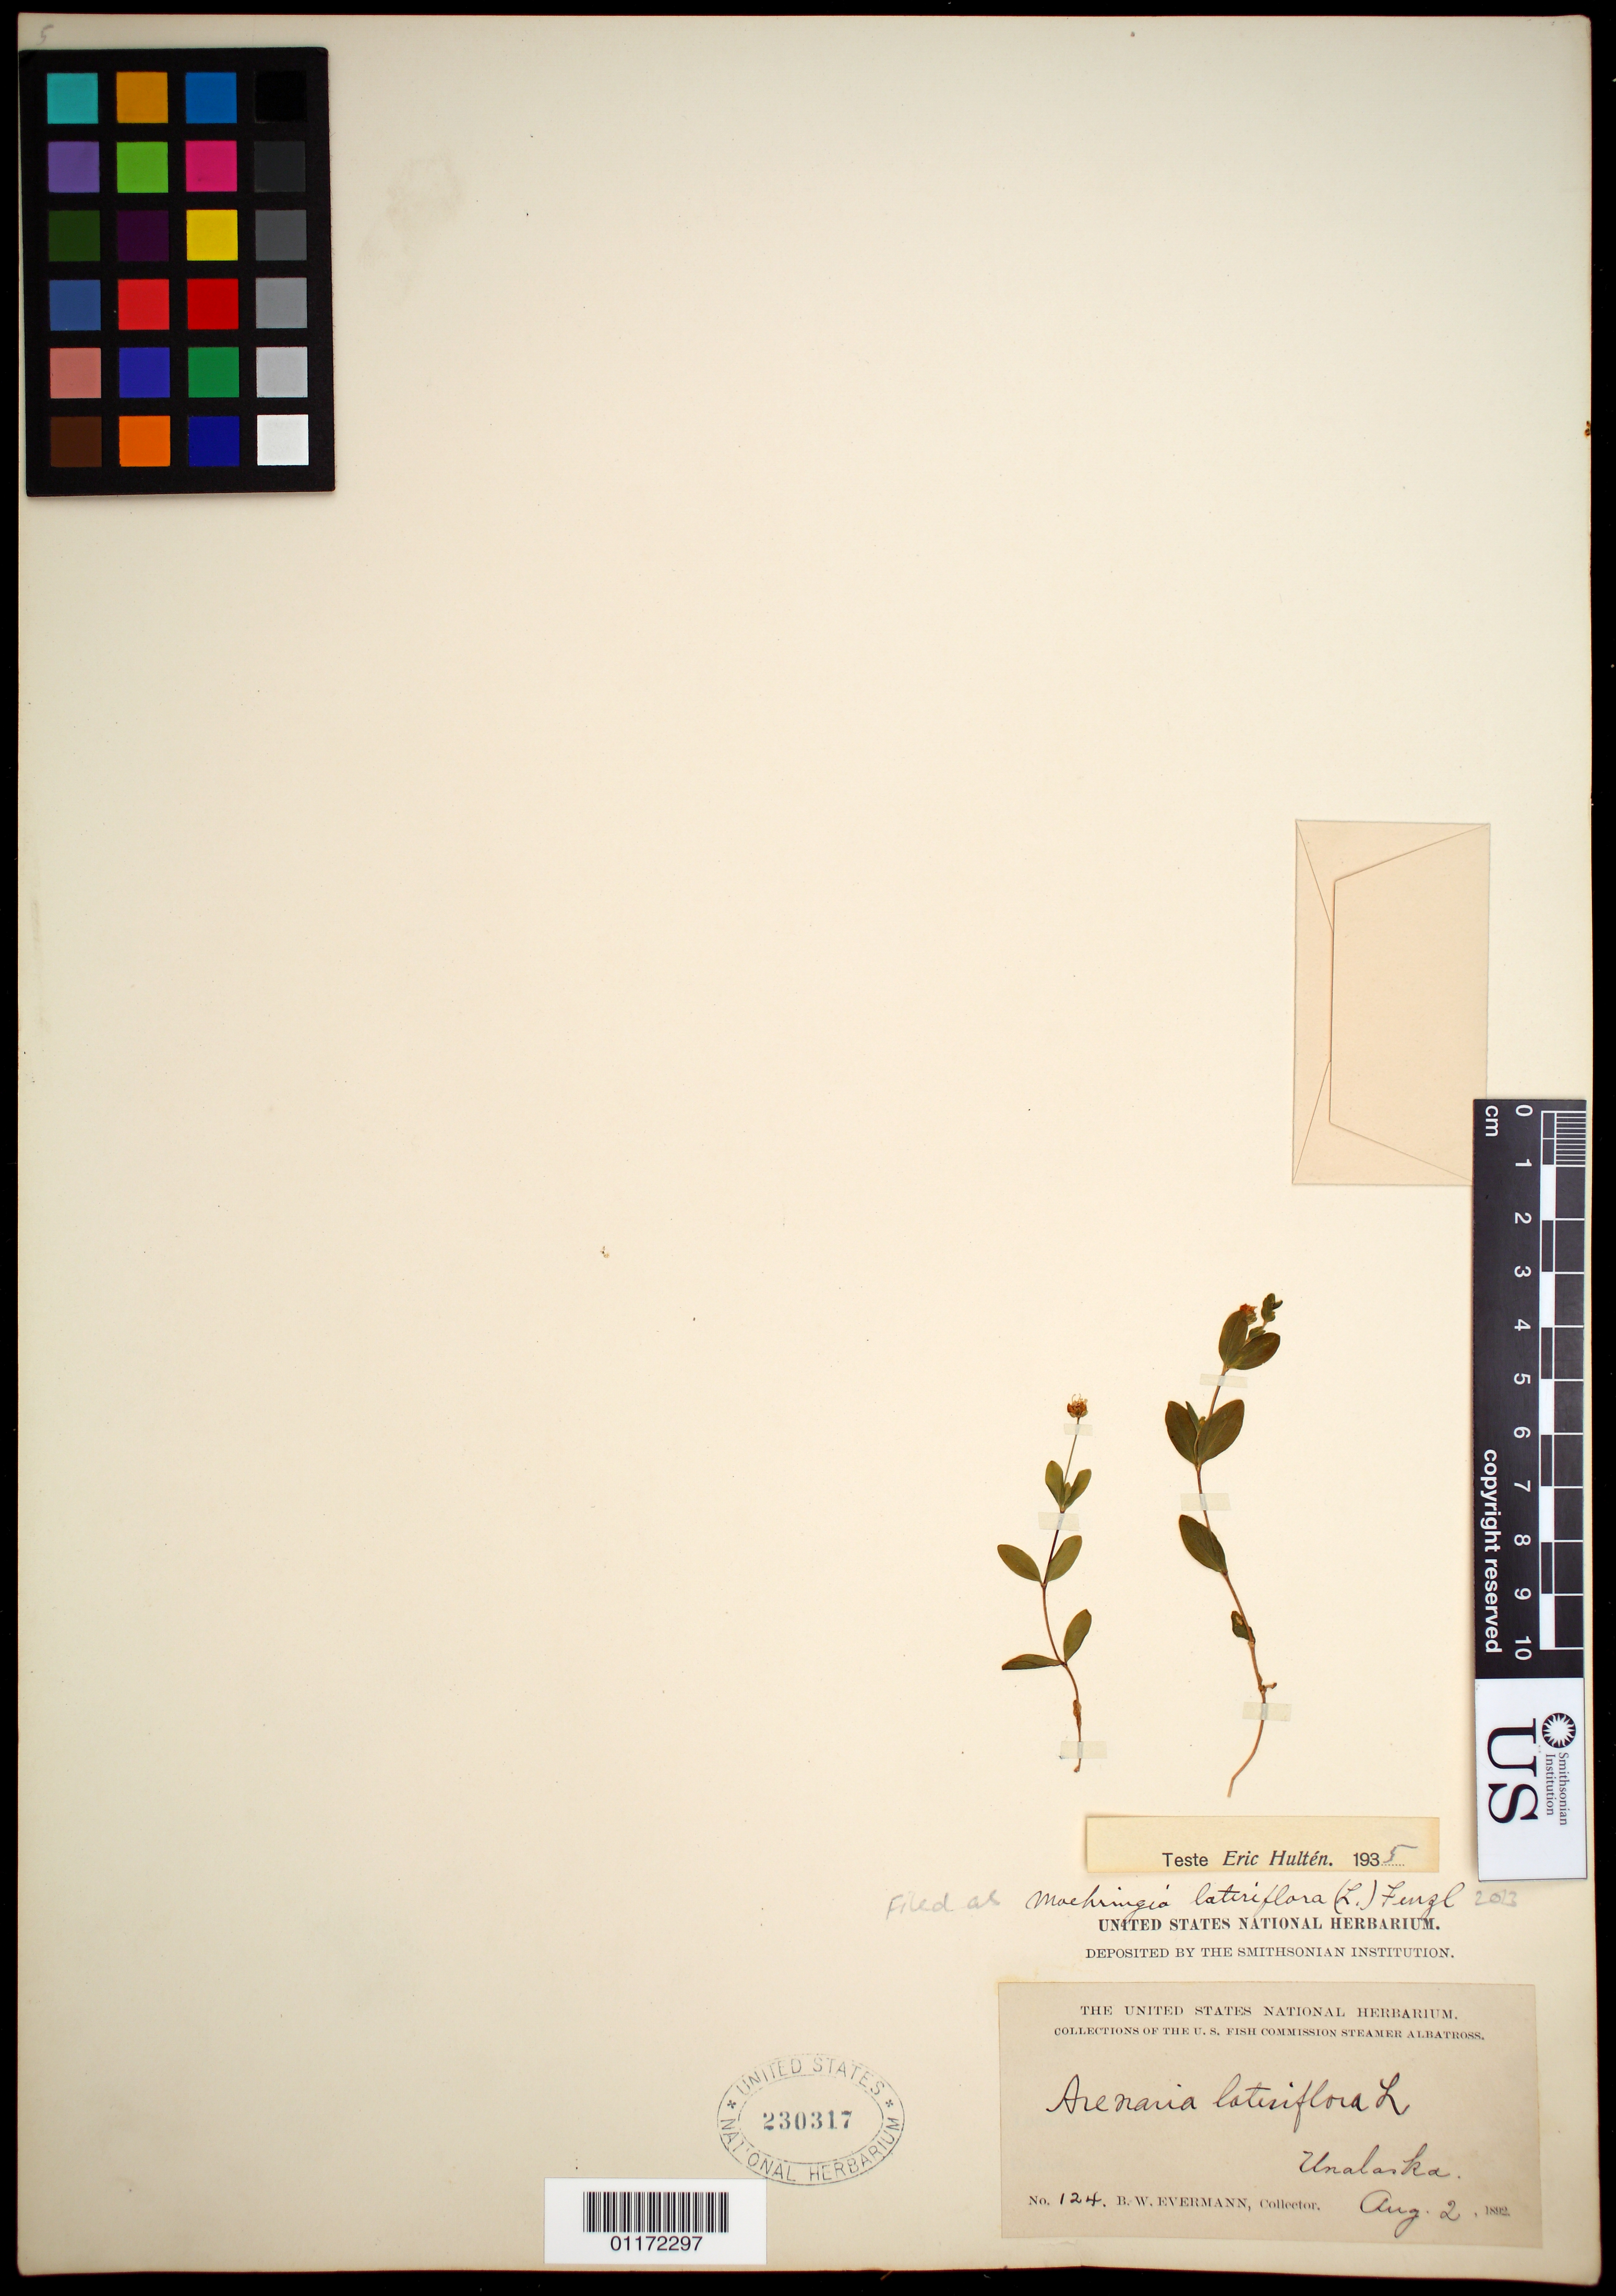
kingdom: Plantae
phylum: Tracheophyta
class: Magnoliopsida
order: Caryophyllales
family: Caryophyllaceae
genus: Moehringia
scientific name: Moehringia lateriflora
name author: (L.) Fenzl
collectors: B. W. Evermann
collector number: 124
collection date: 1892-08-02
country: United States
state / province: Alaska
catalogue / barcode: US 230317